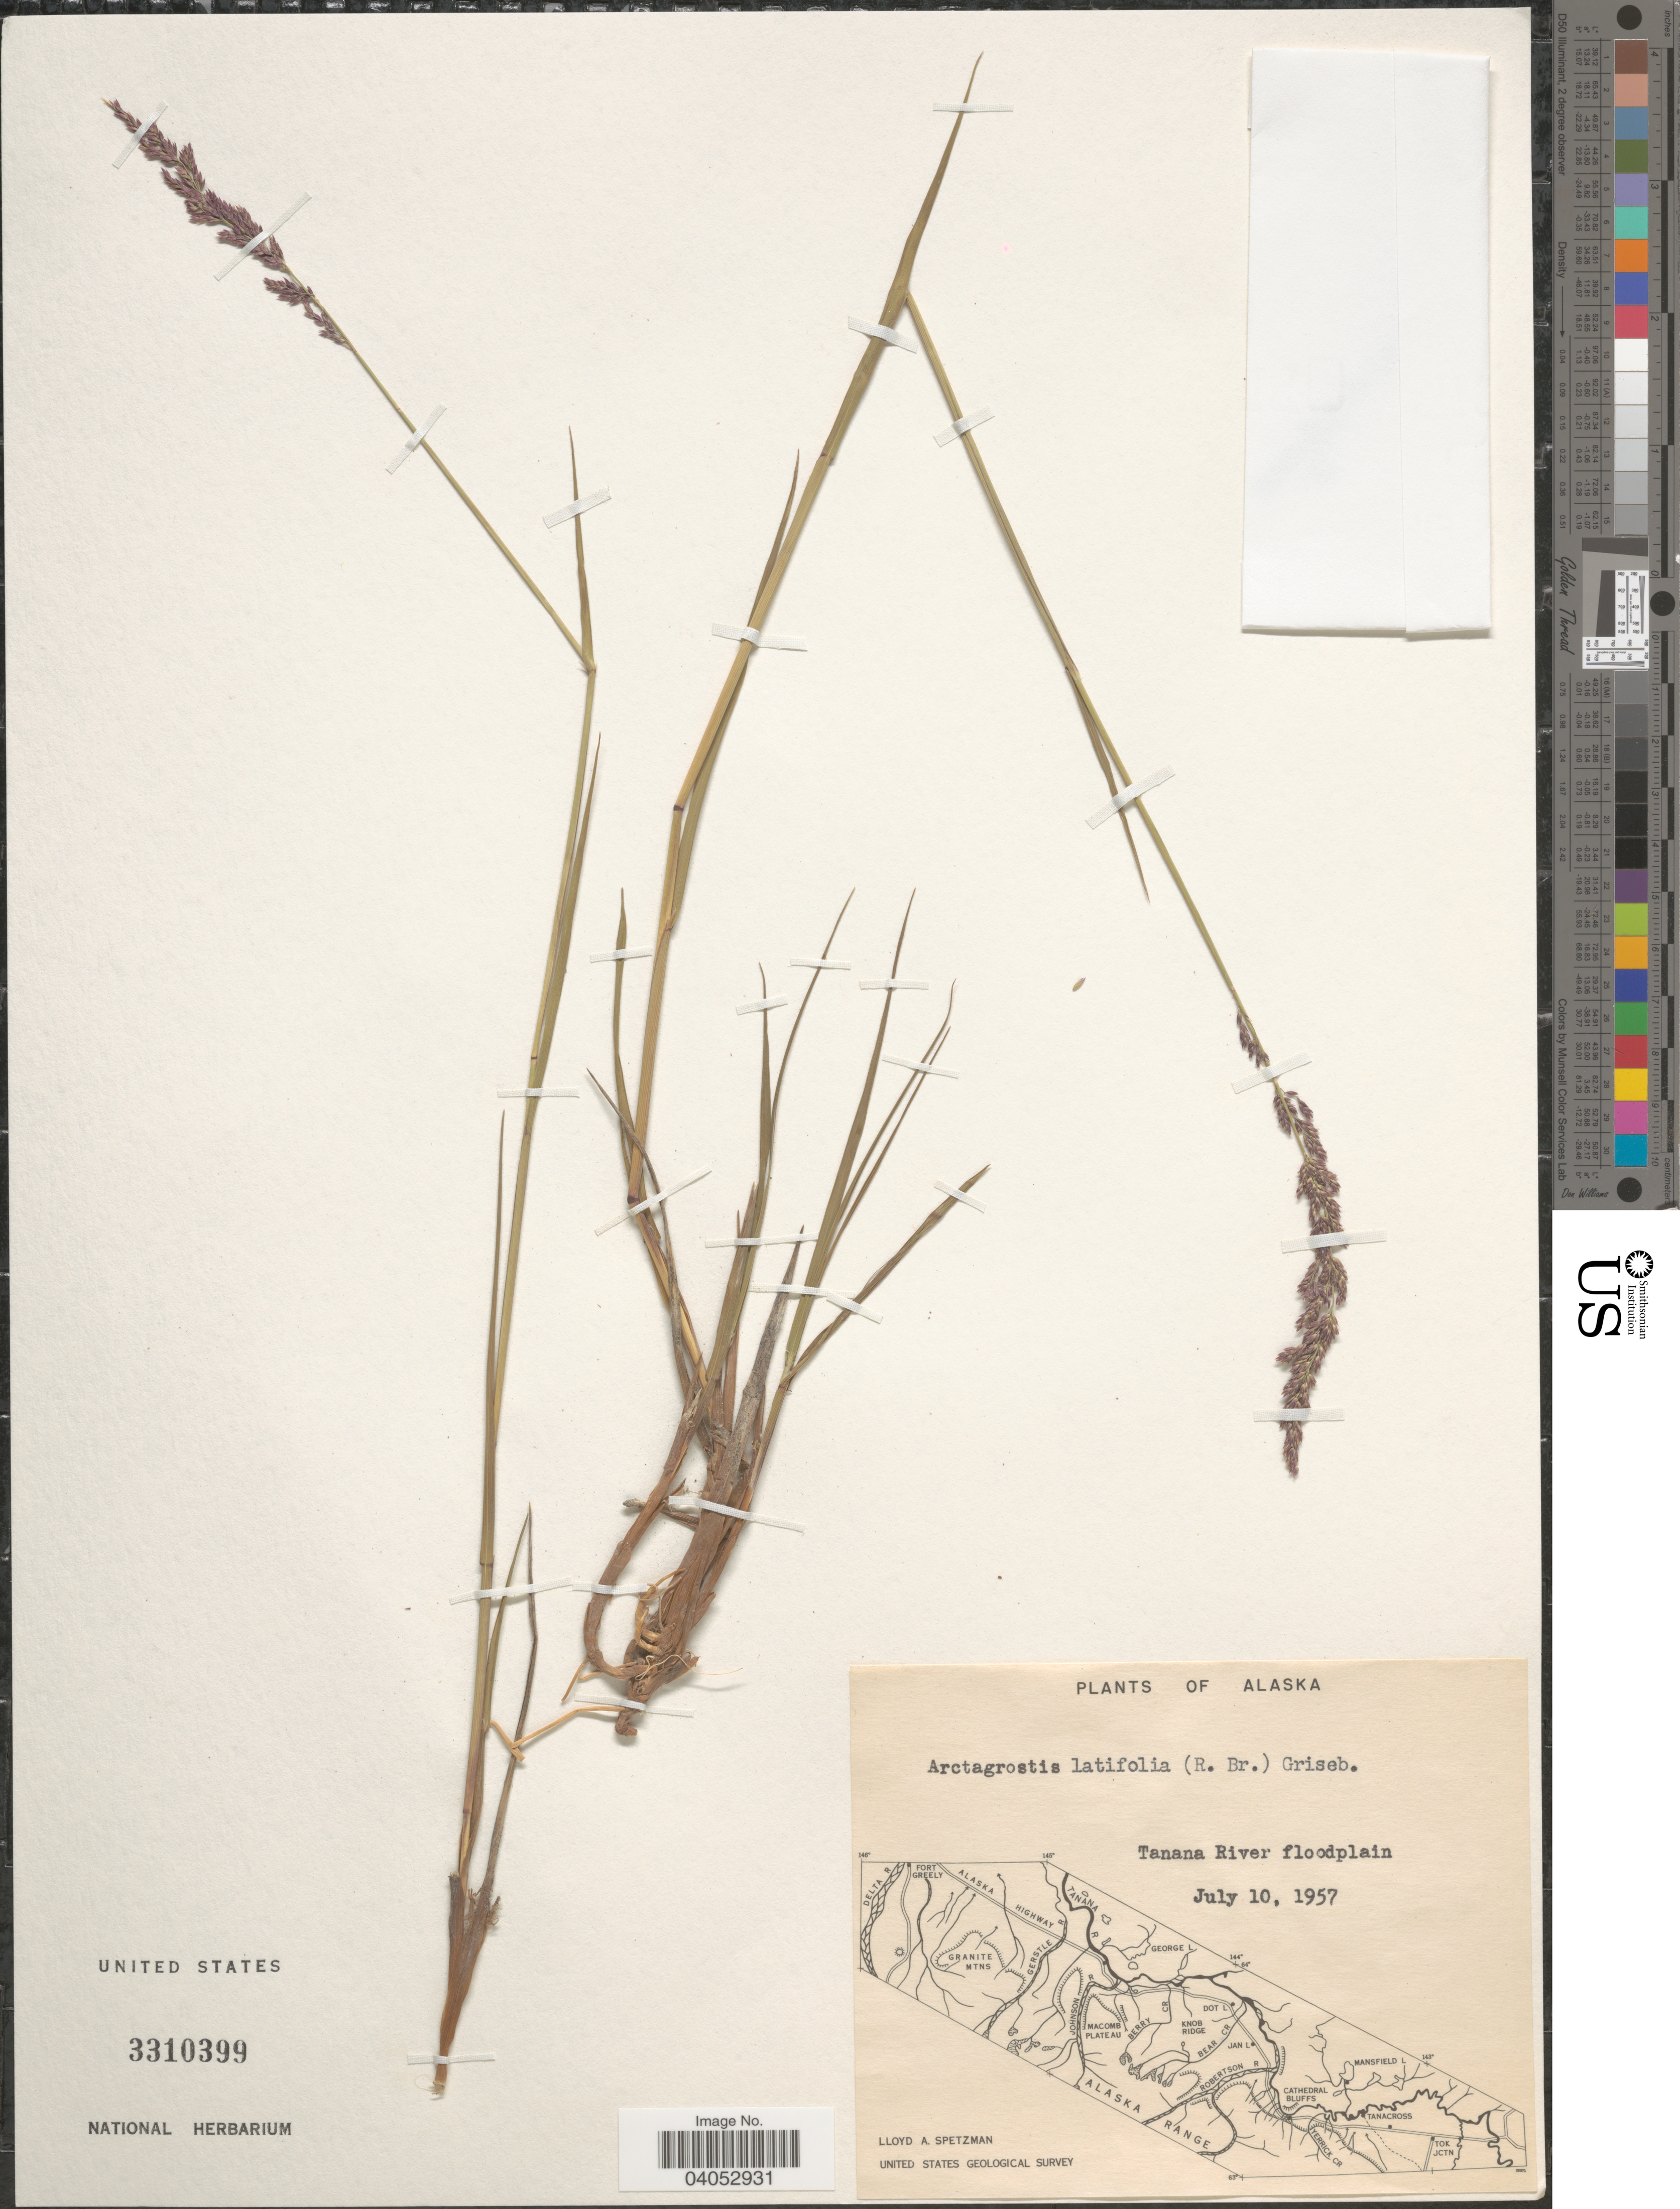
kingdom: Plantae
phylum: Tracheophyta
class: Liliopsida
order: Poales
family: Poaceae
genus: Arctagrostis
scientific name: Arctagrostis latifolia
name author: (R. Br.) Griseb.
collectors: L. Spetzman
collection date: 1957-07-10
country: United States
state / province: Alaska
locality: Tanana River floodplain.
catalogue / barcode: US 3310399